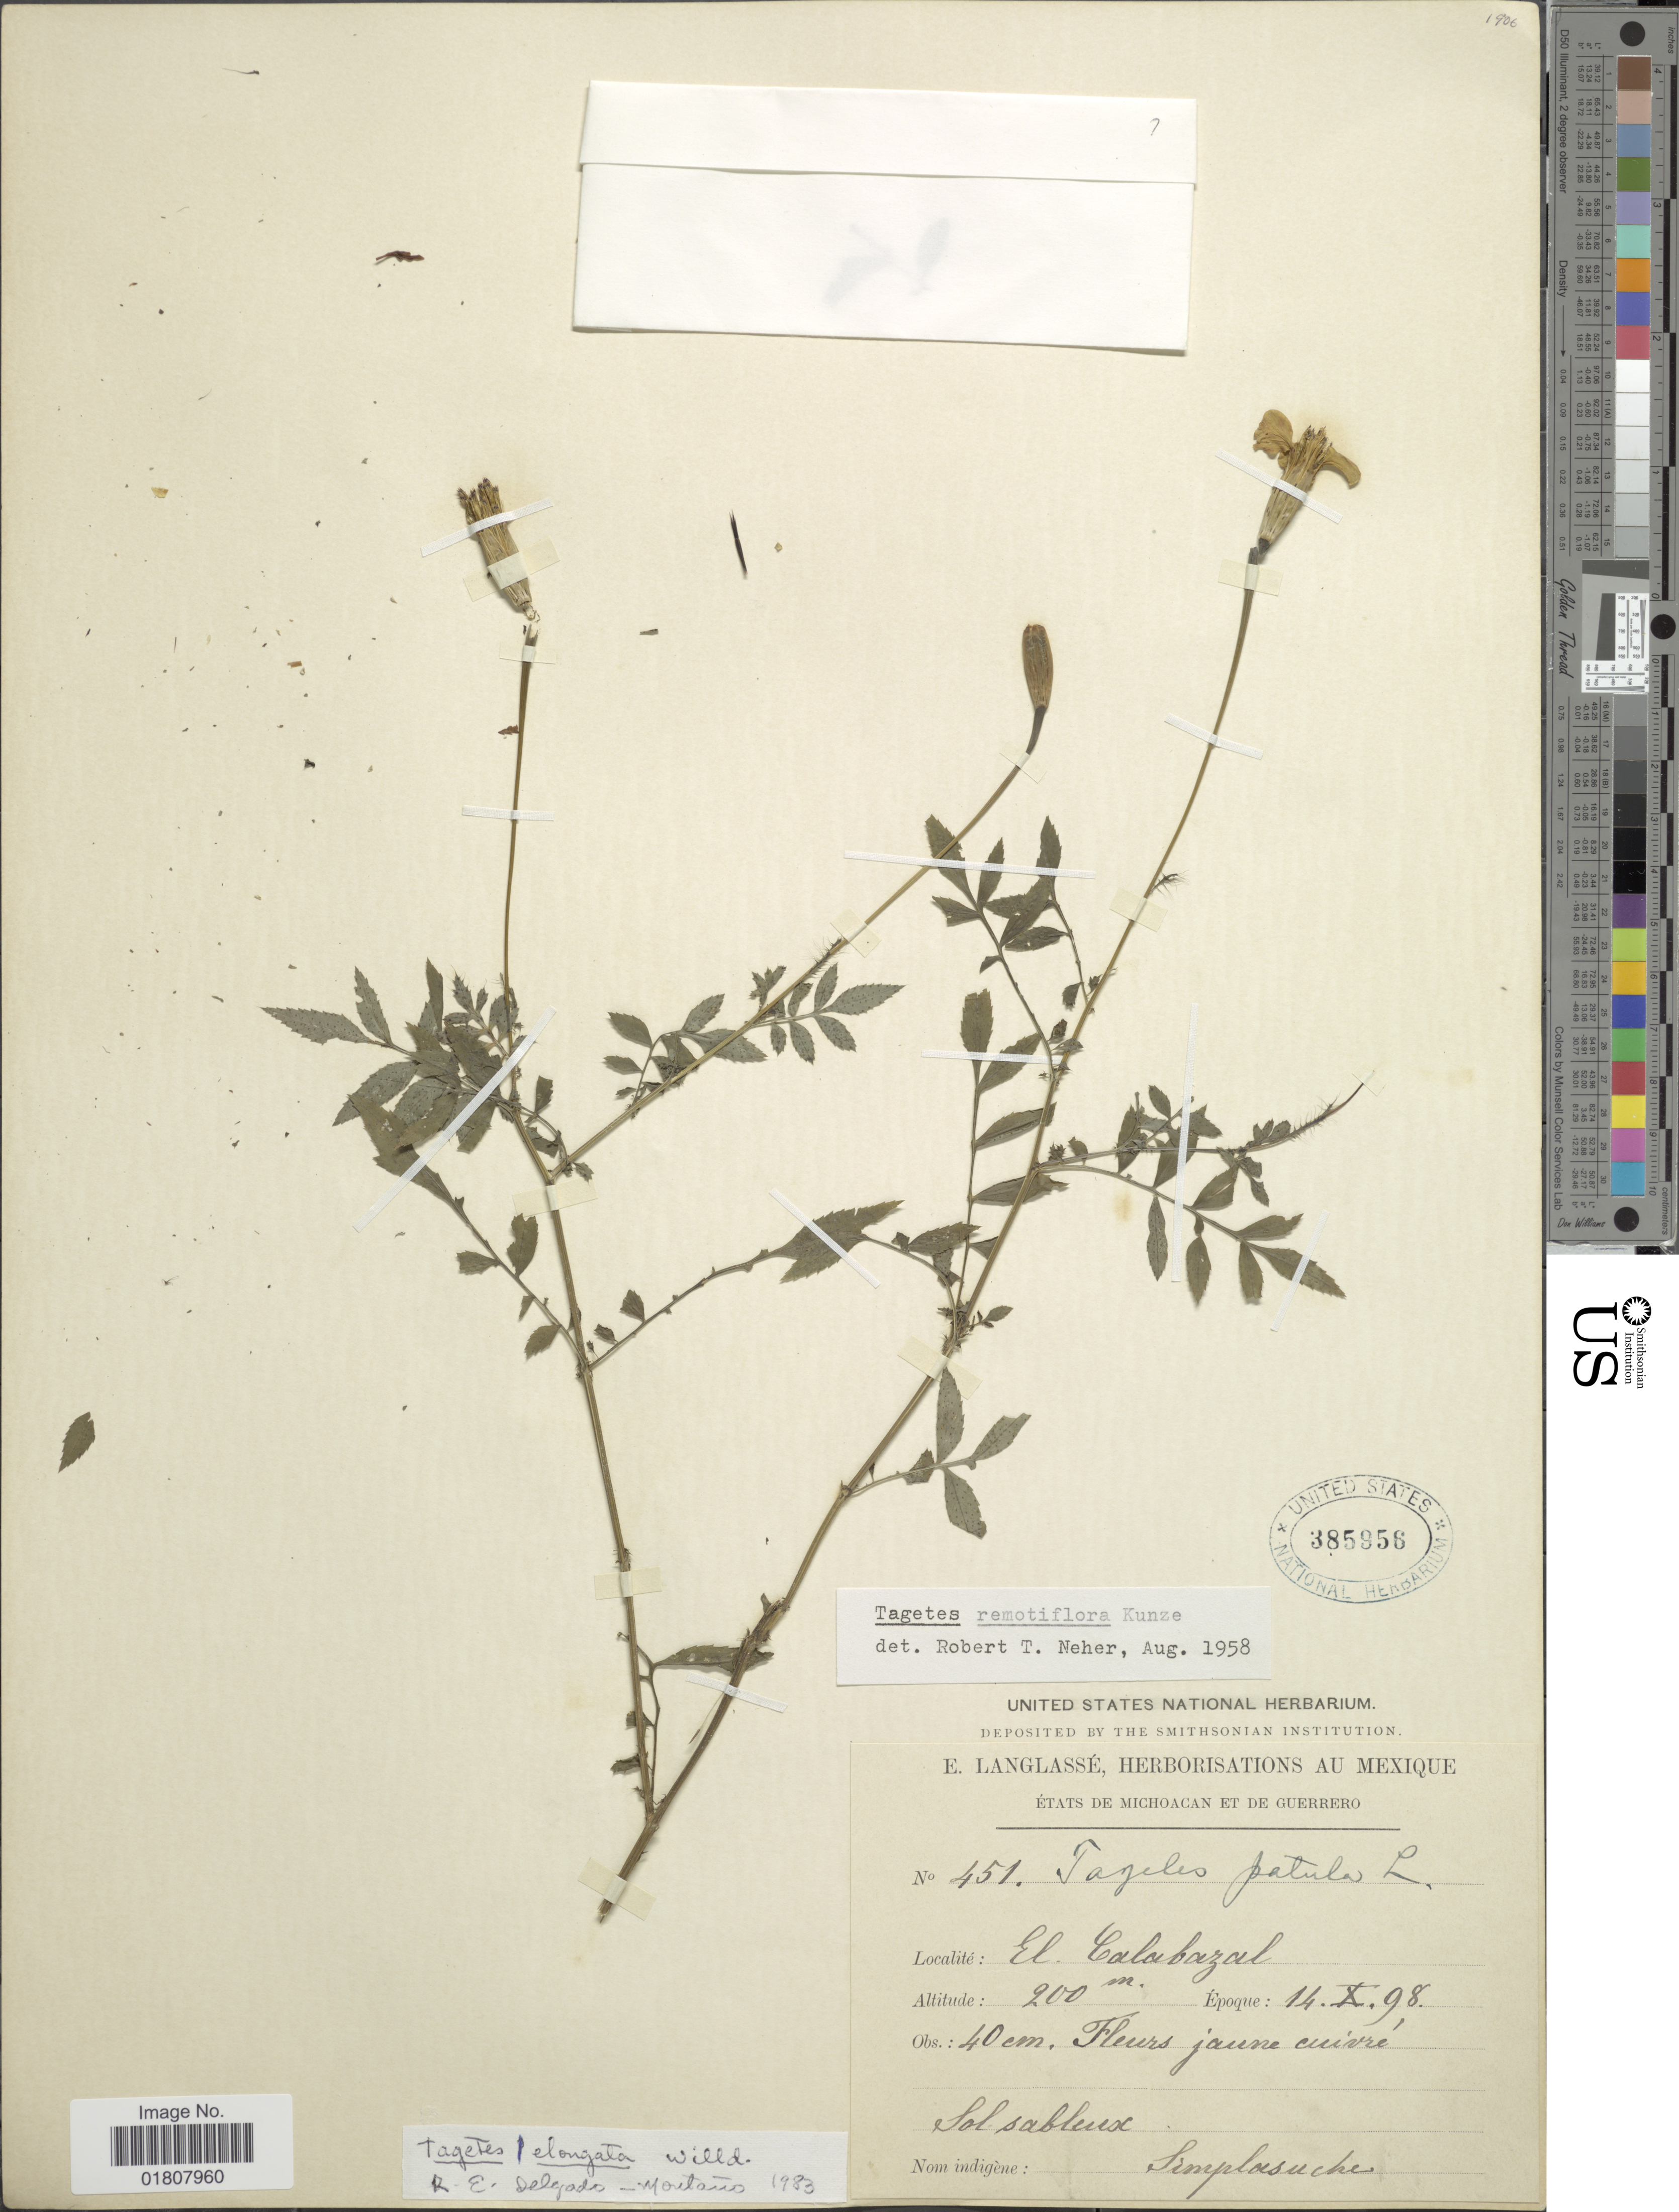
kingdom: Plantae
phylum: Tracheophyta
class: Magnoliopsida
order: Asterales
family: Asteraceae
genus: Tagetes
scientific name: Tagetes elongata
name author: Willd.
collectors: E. Langlassé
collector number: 451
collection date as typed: Transcribed d/m/y: 14/10/98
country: Mexico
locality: Etats de Michoacan et de Guerrero, El Calabazal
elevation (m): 200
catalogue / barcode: US 385956